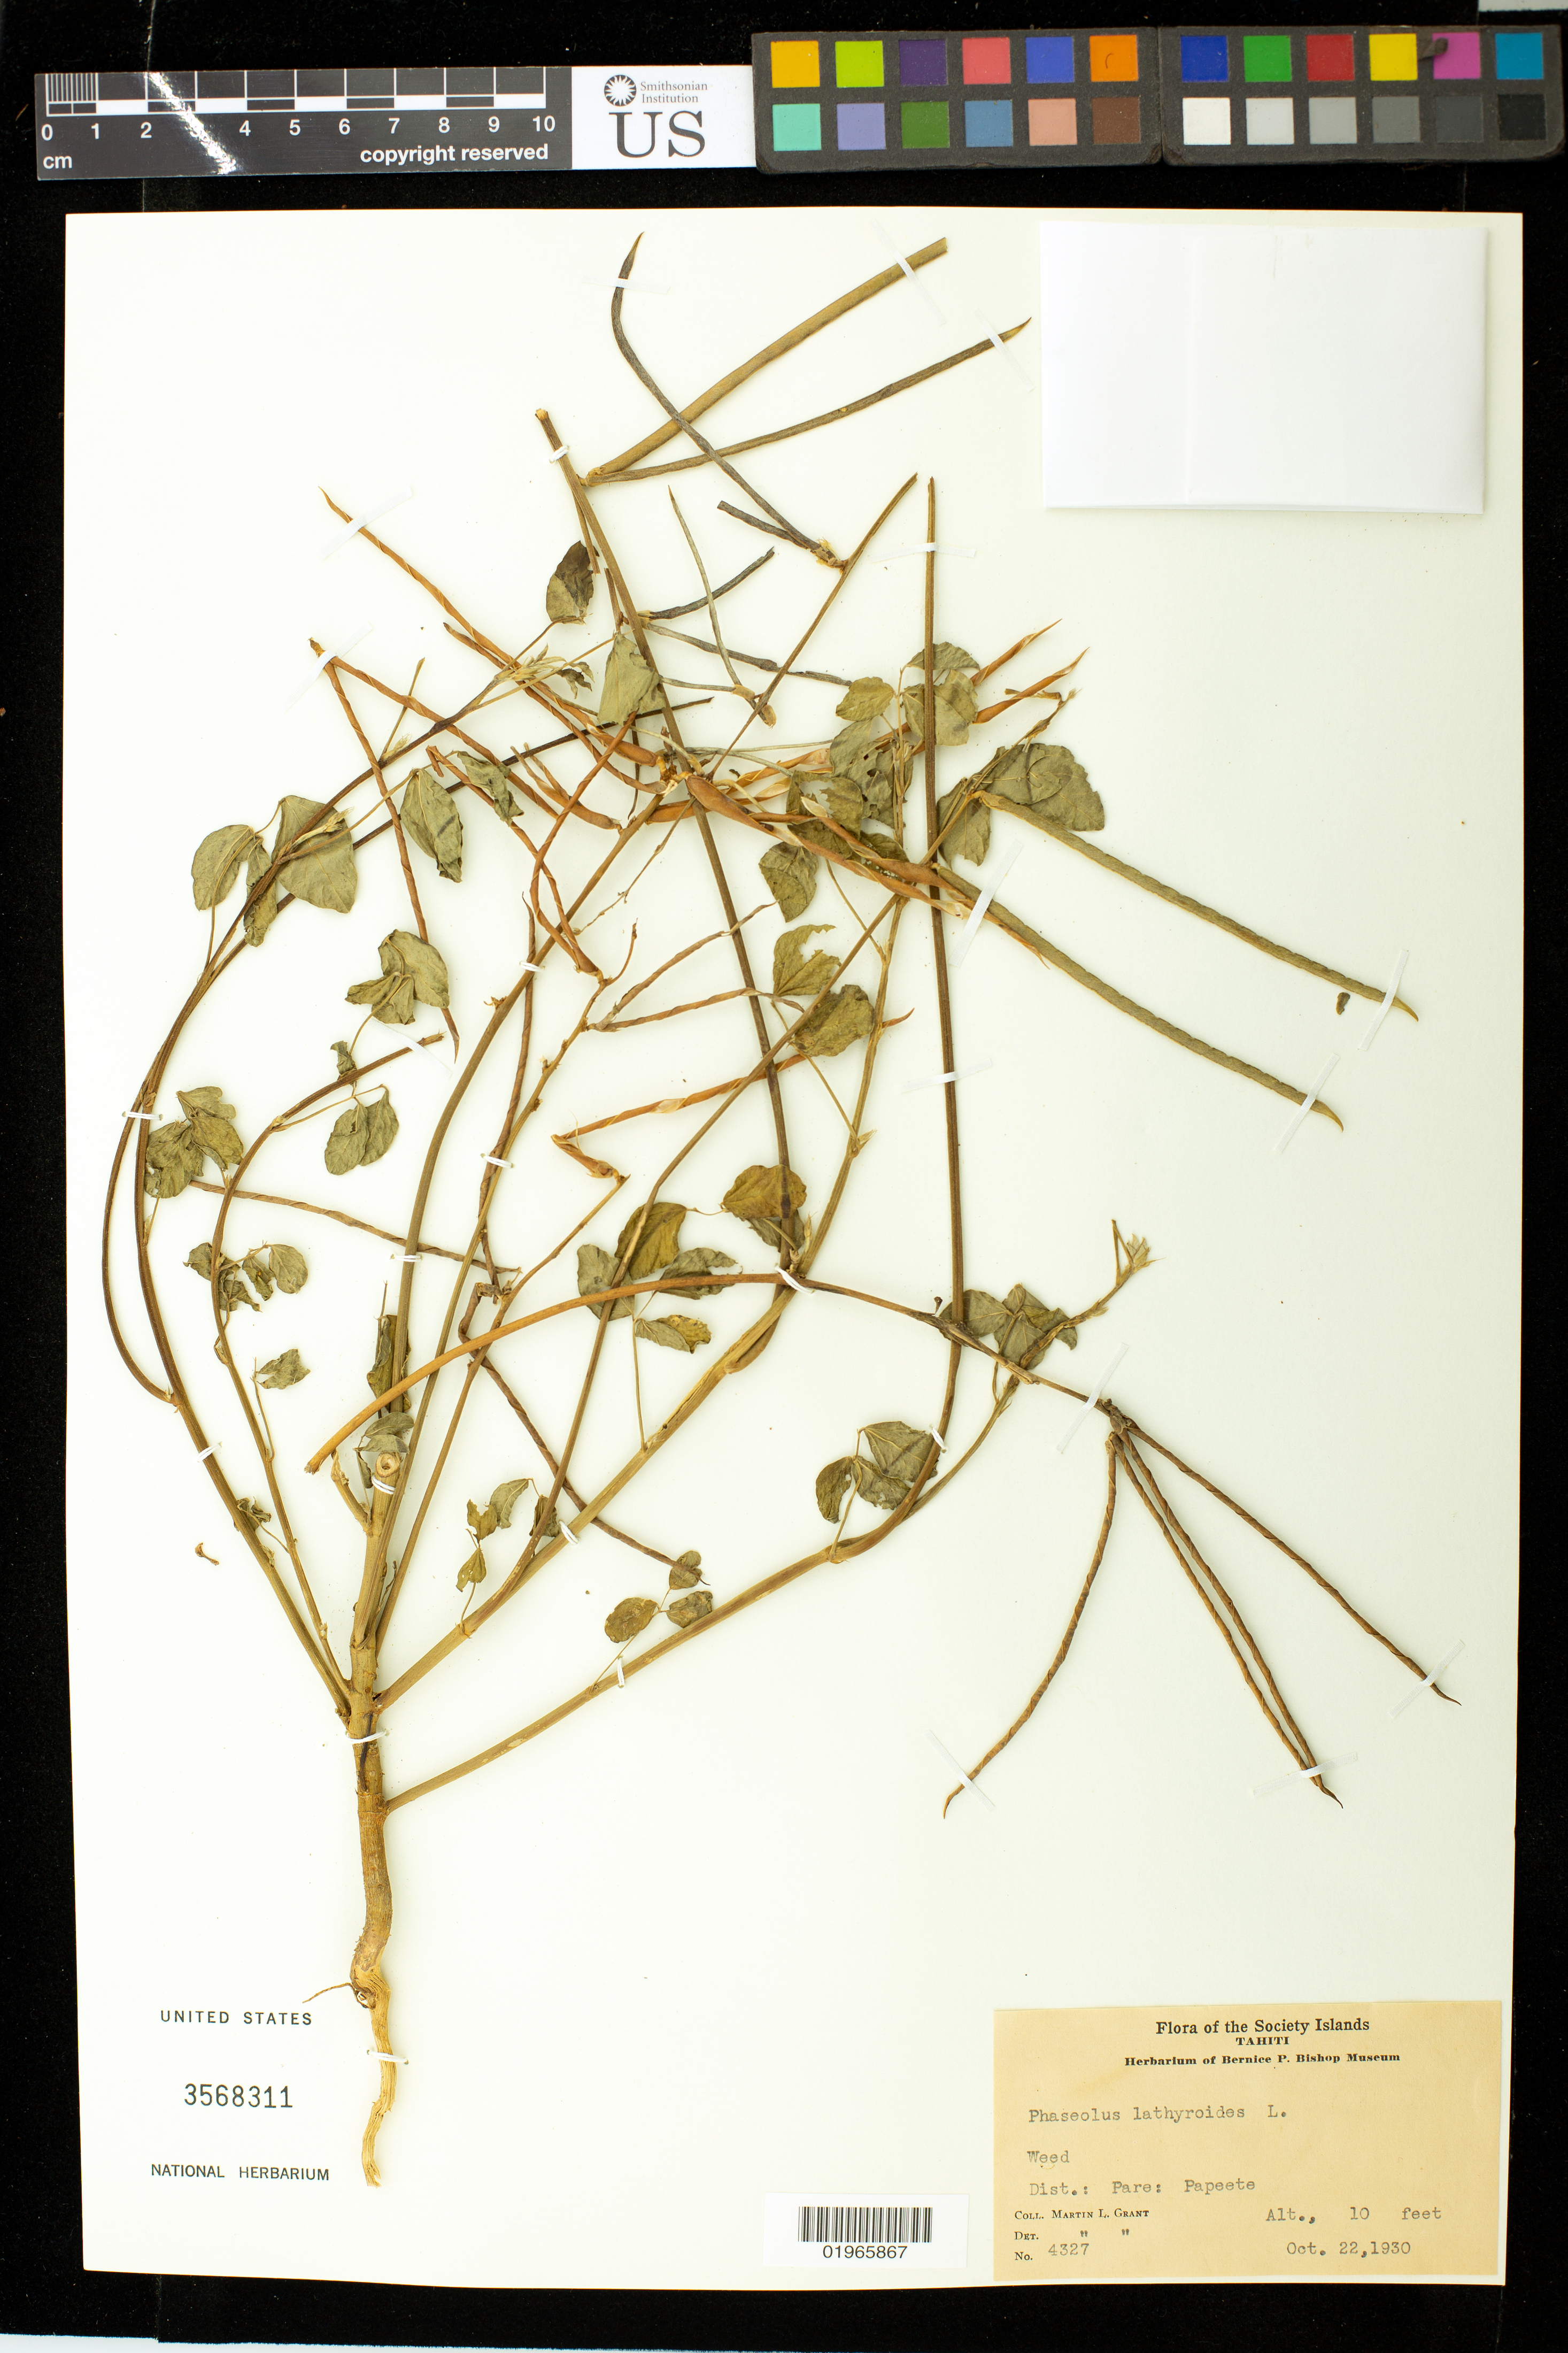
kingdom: Plantae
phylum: Tracheophyta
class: Magnoliopsida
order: Fabales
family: Fabaceae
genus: Macroptilium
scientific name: Macroptilium lathyroides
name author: (L.) Urb.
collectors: M. L. Grant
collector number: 4327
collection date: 1930-10-22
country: French Polynesia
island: Tahiti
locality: The Society Islands. Tahiti. District: Pare: Papeete.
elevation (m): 3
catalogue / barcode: US 3568311